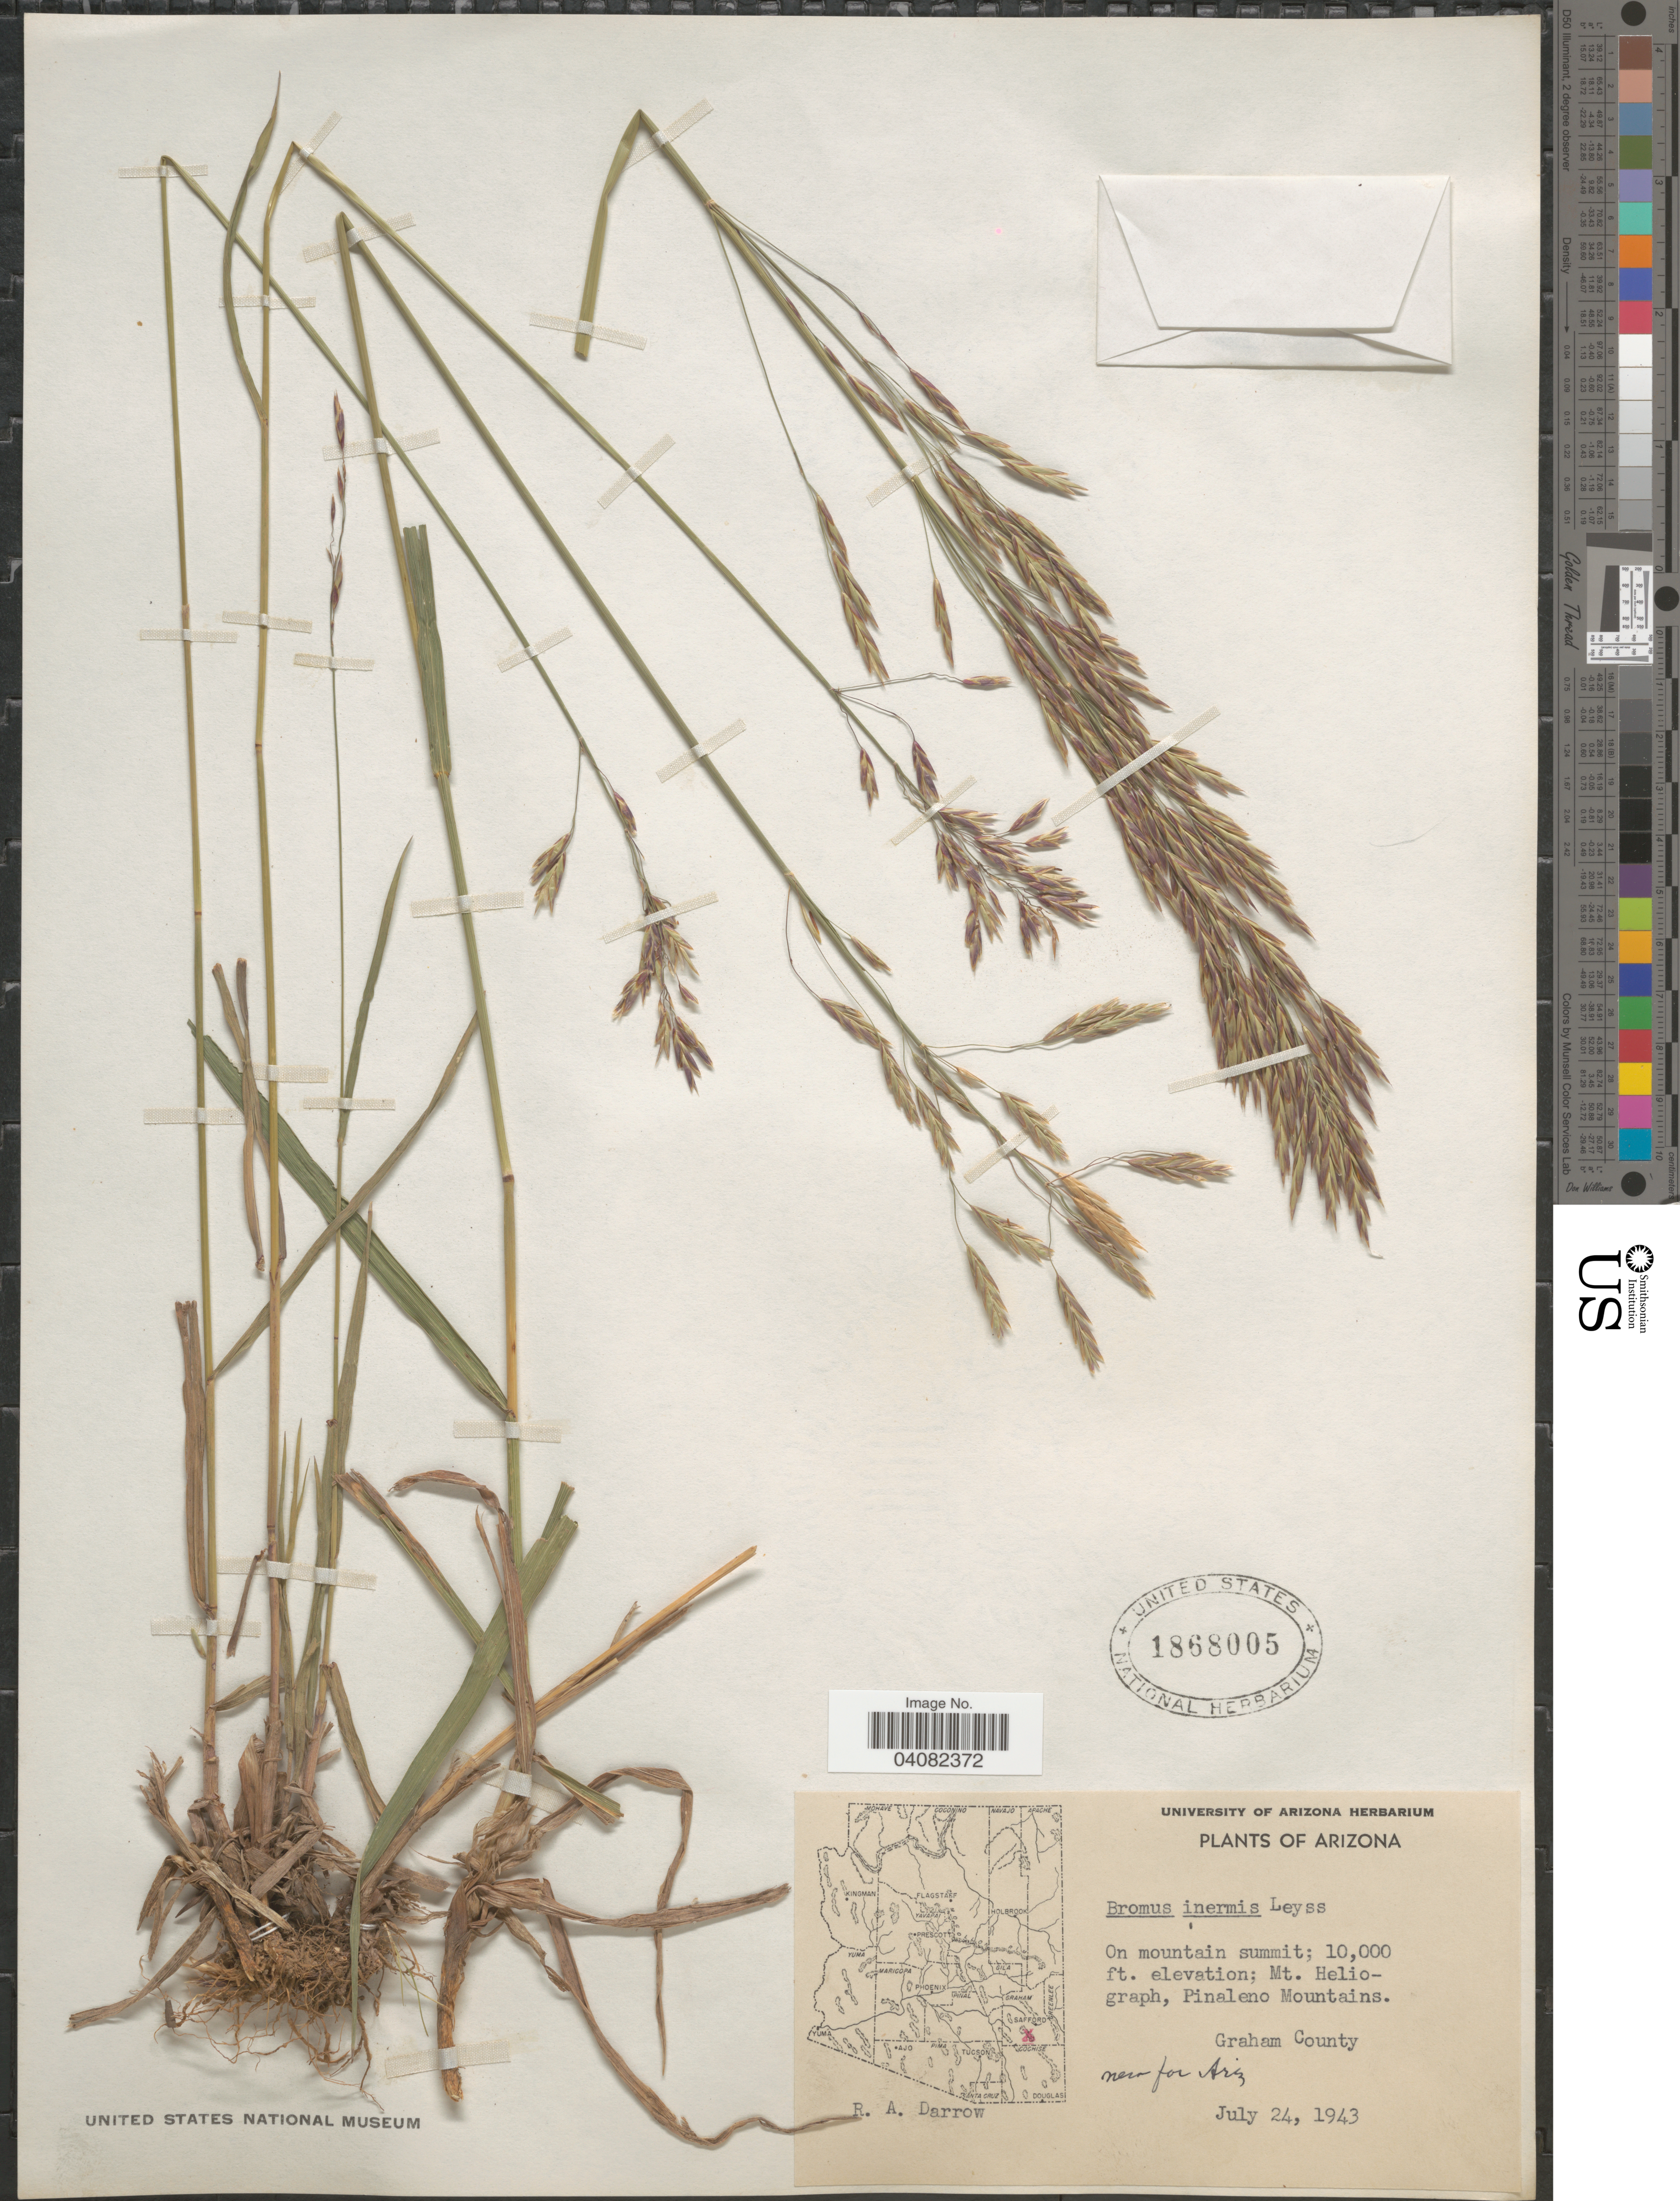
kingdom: Plantae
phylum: Tracheophyta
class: Liliopsida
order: Poales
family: Poaceae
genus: Bromus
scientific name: Bromus inermis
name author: Leyss.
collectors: R. A. Darrow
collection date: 1943-07-24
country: United States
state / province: Arizona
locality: On mountain summit; Mt. Heliograph, Pinaleno Mountains. Graham County.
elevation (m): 3048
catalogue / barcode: US 1868005